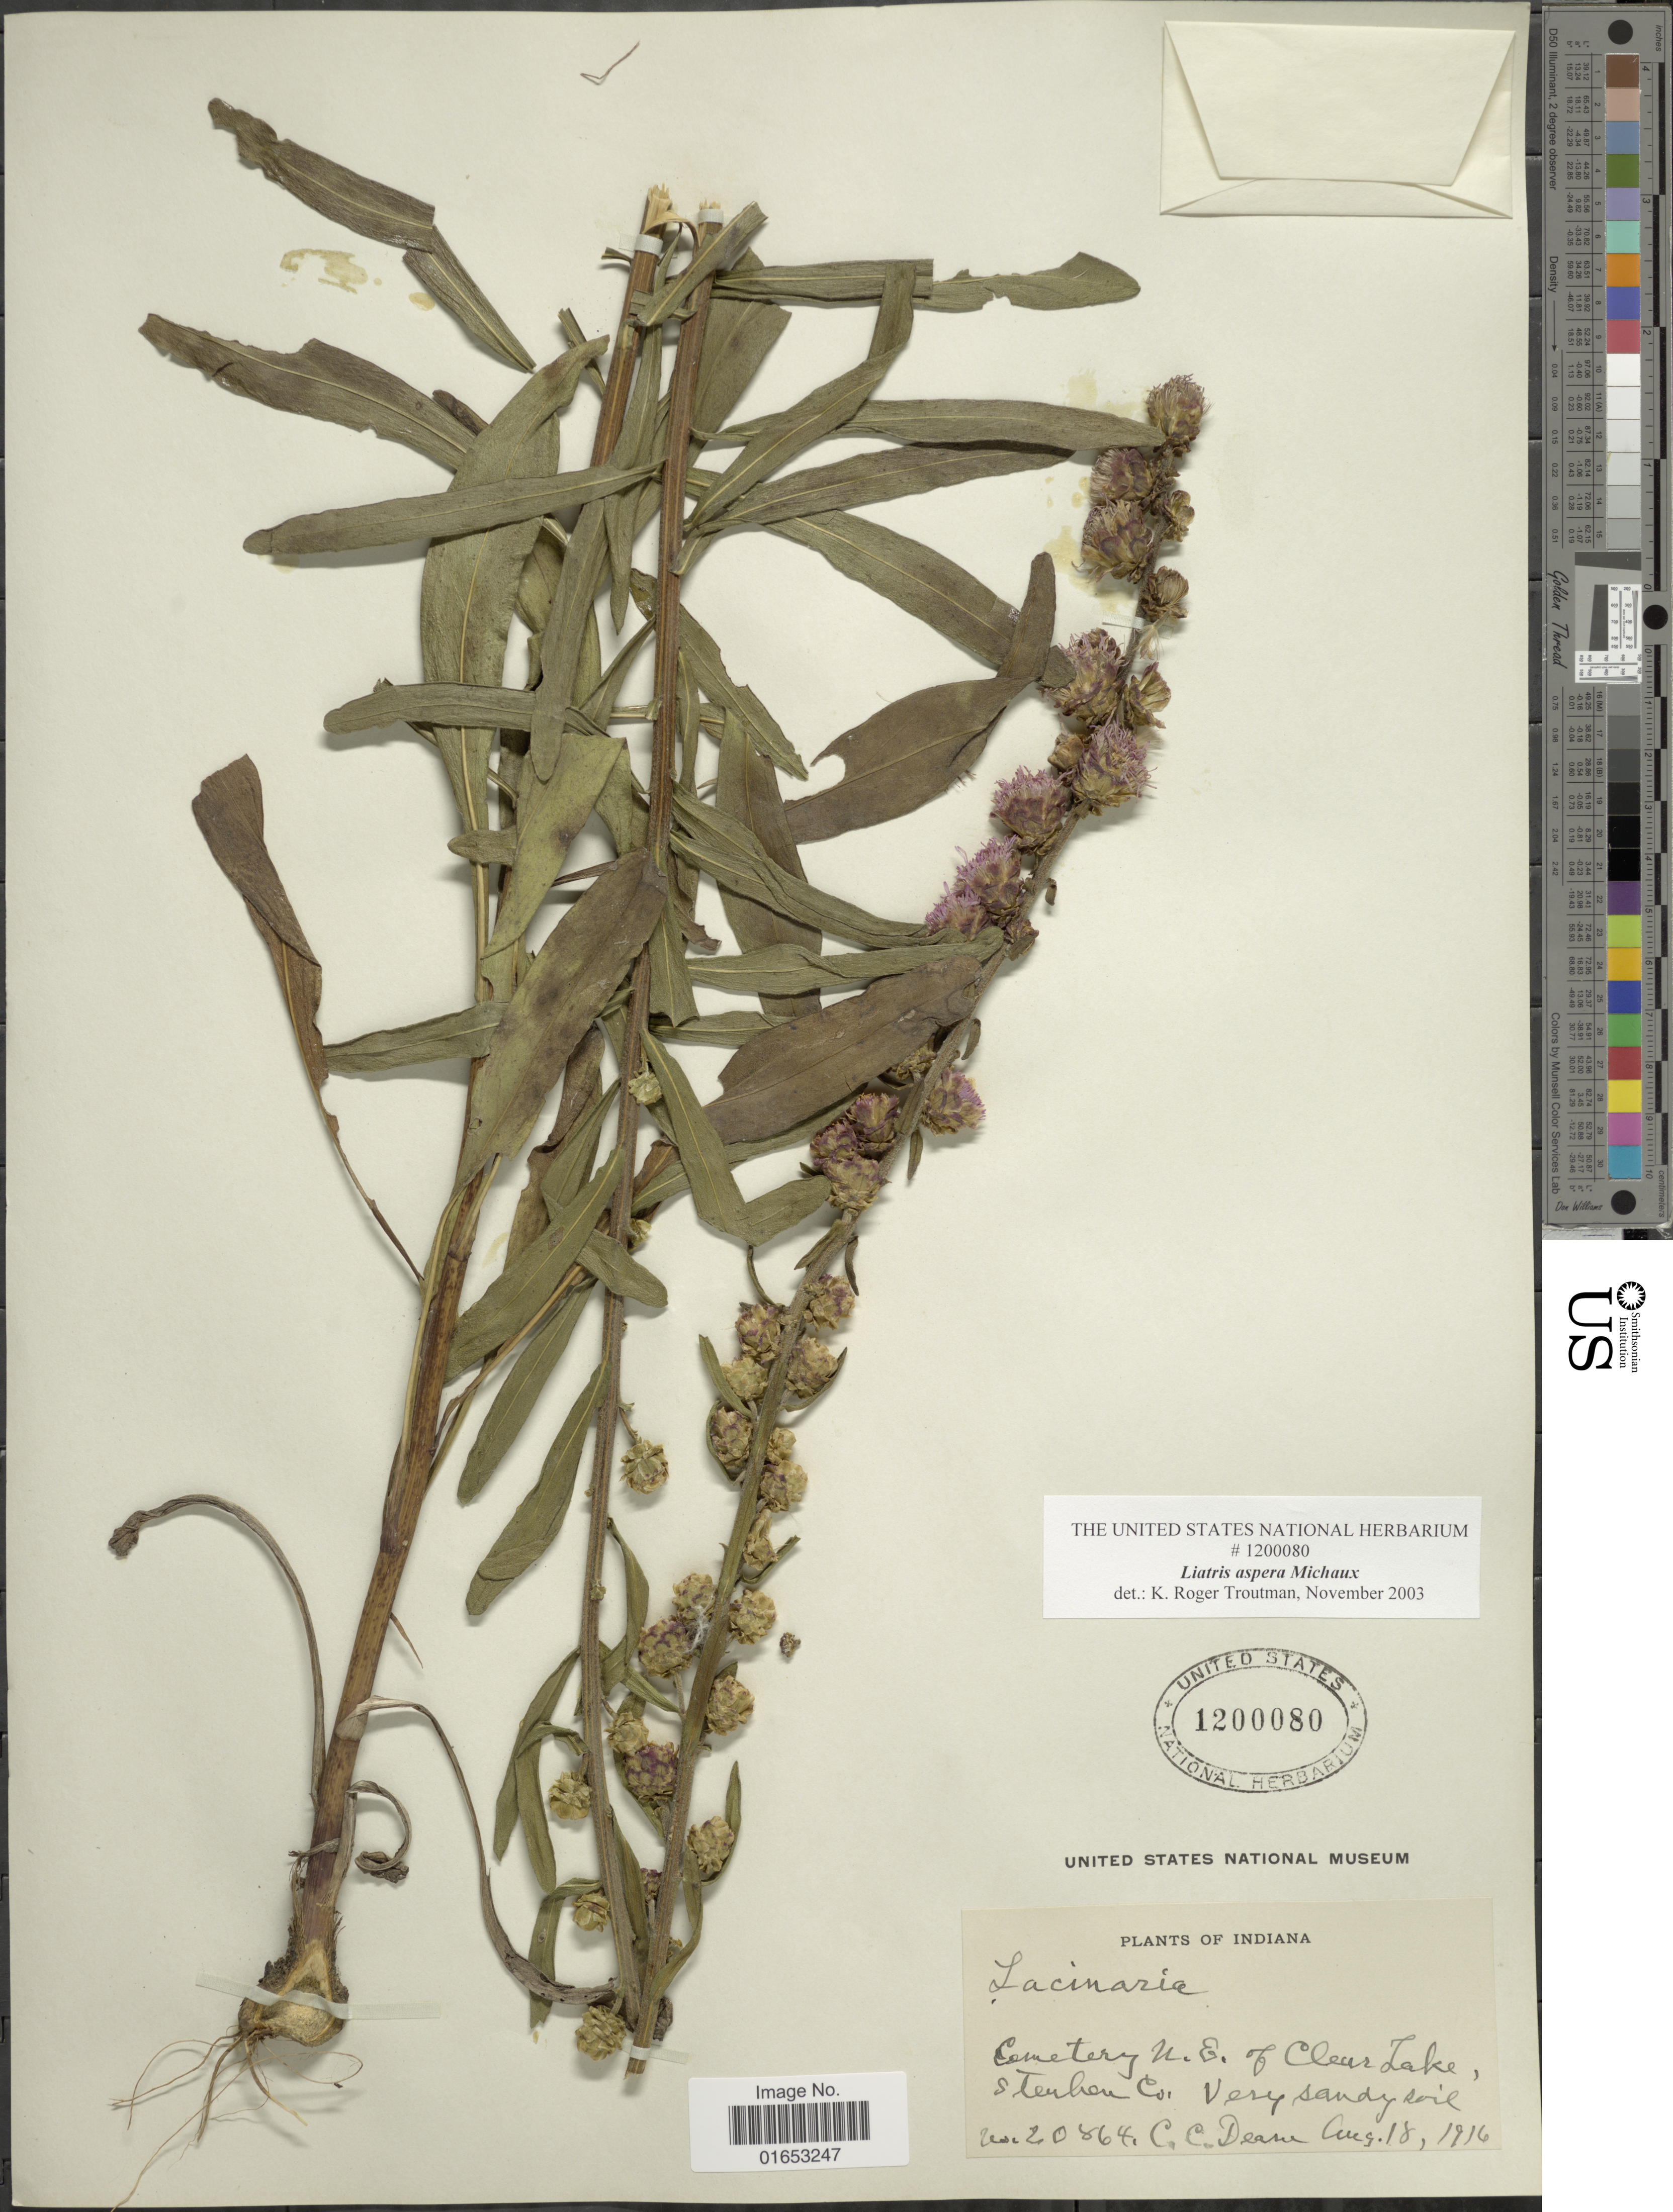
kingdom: Plantae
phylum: Tracheophyta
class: Magnoliopsida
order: Asterales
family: Asteraceae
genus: Liatris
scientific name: Liatris aspera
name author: Michx.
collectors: C. C. Deam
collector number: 20864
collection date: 1916-08-18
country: United States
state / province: Indiana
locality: Cemetery N.E. of Cleur Lake, Steuben Co.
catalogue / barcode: US 1200080